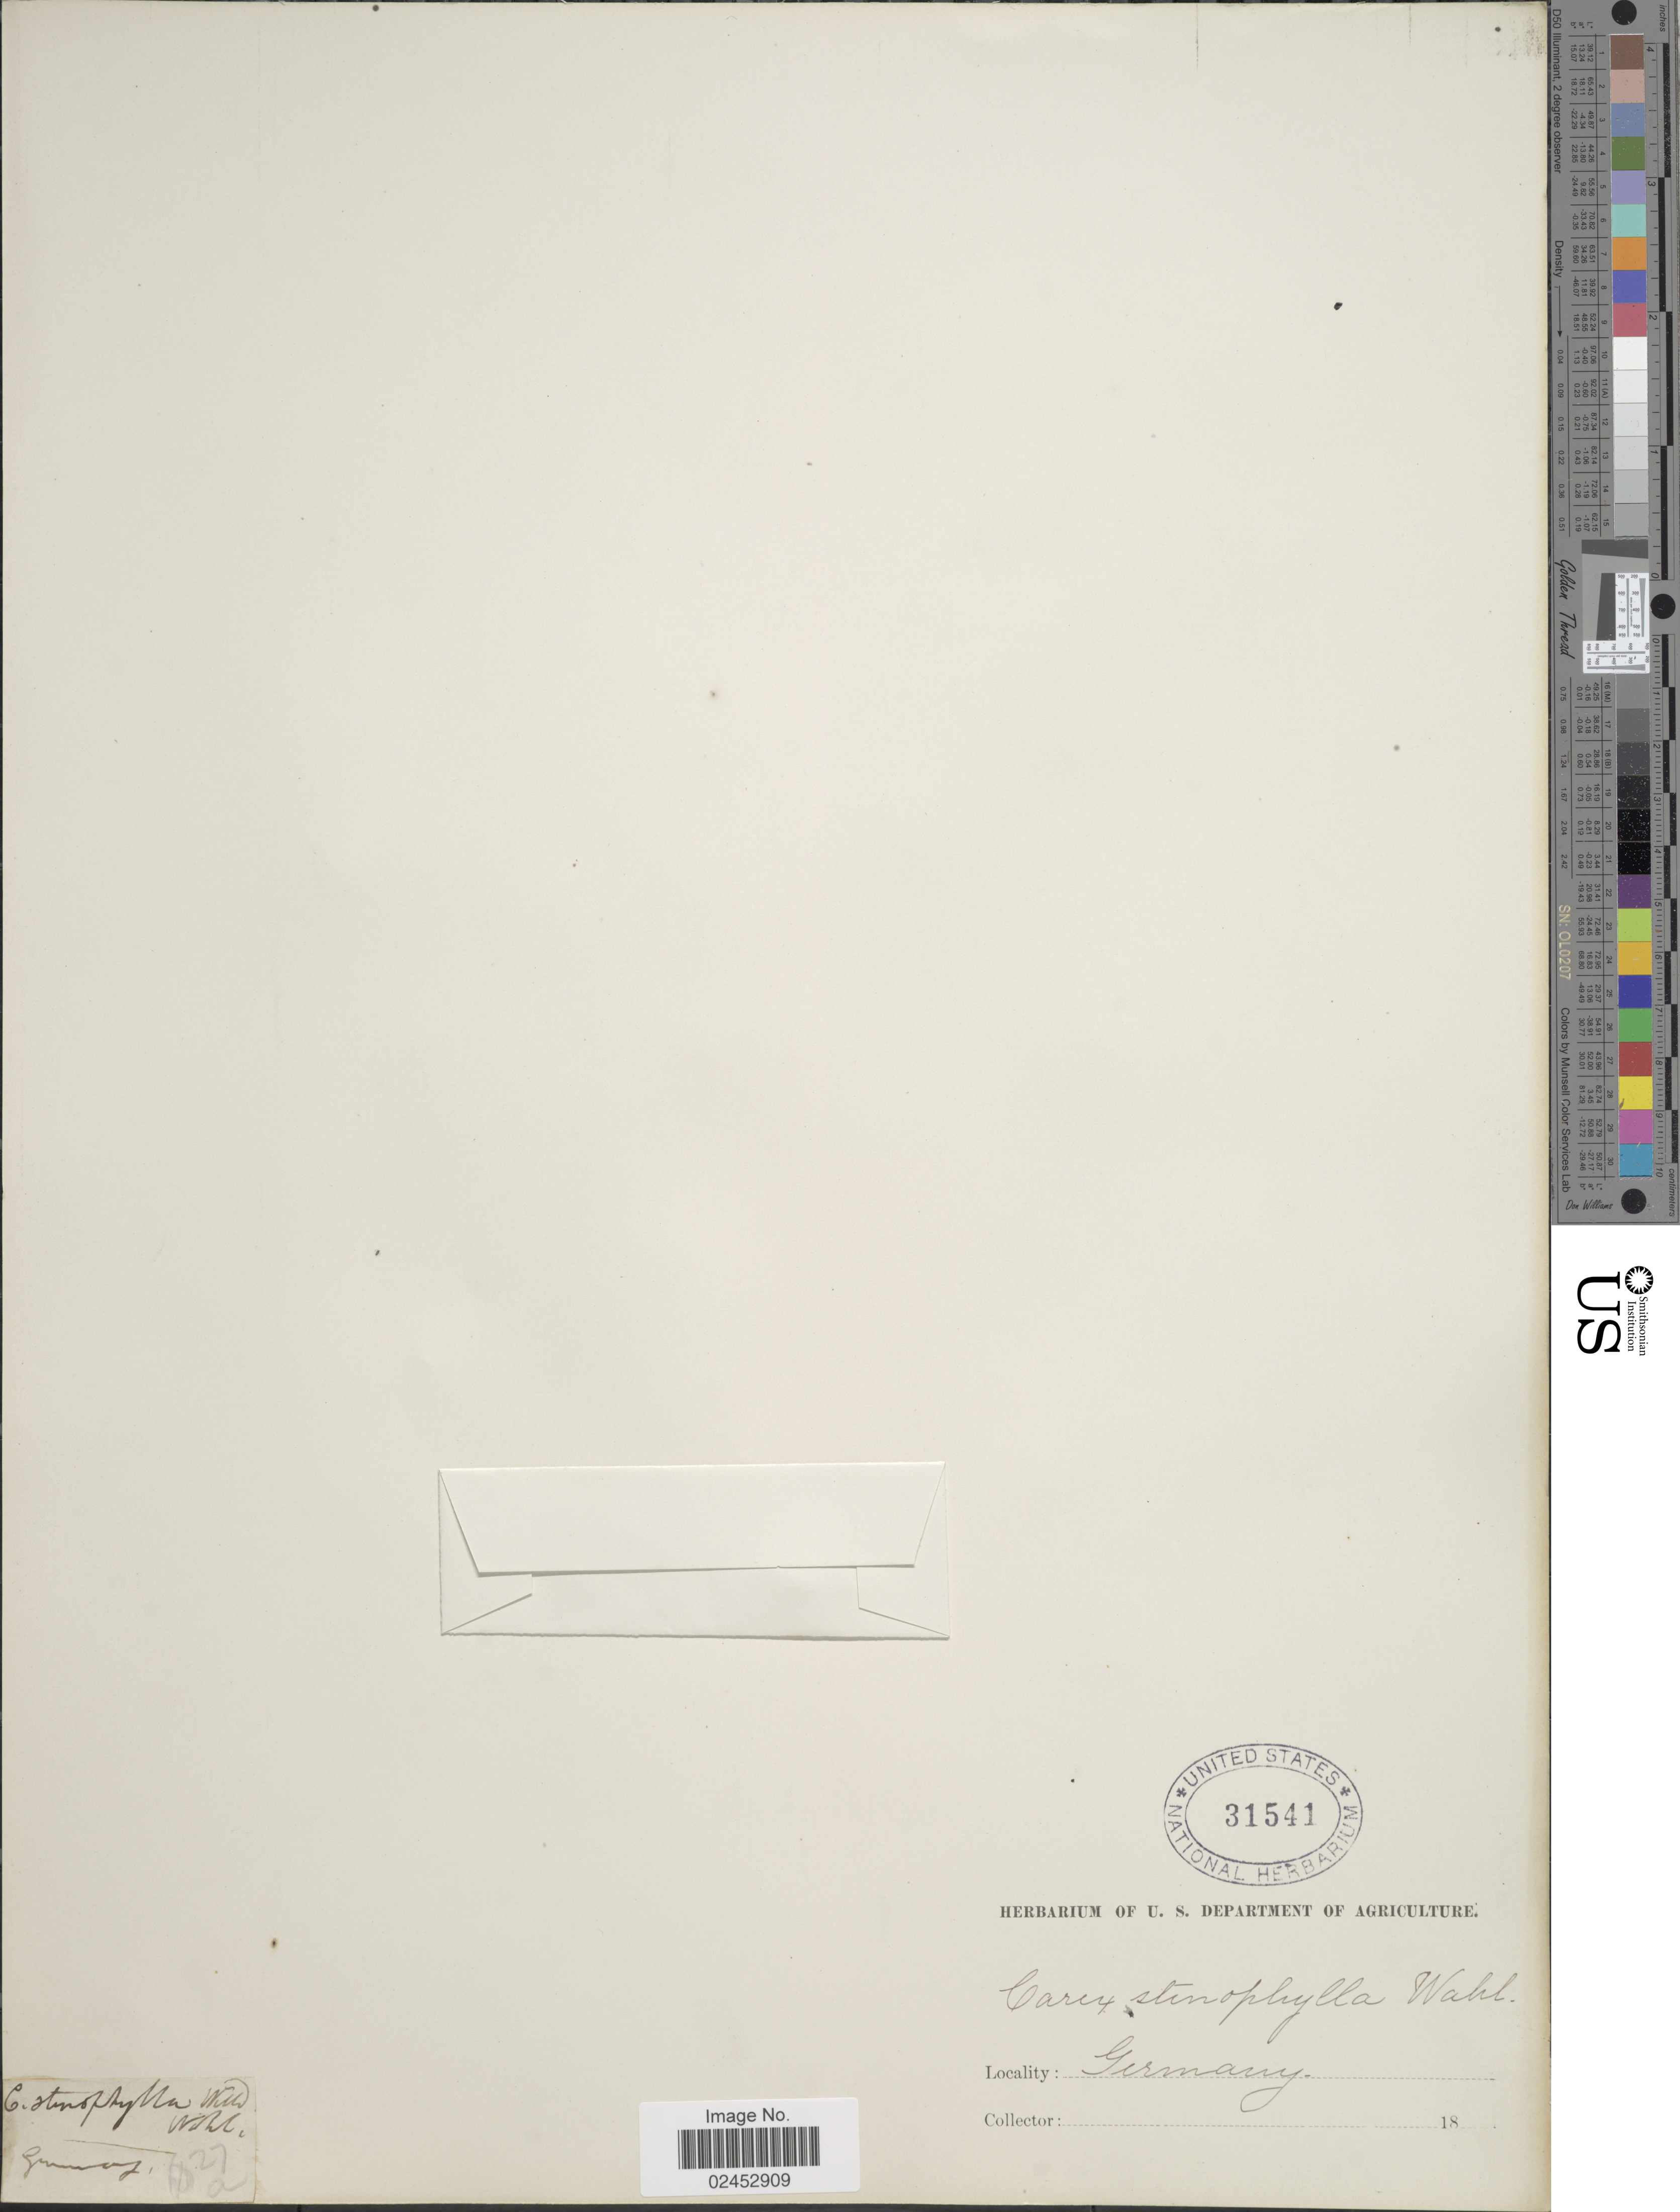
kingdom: Plantae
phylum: Tracheophyta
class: Liliopsida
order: Poales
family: Cyperaceae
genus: Carex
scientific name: Carex stenophylla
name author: Wahlenb.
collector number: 27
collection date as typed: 18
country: Germany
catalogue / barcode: US 31541